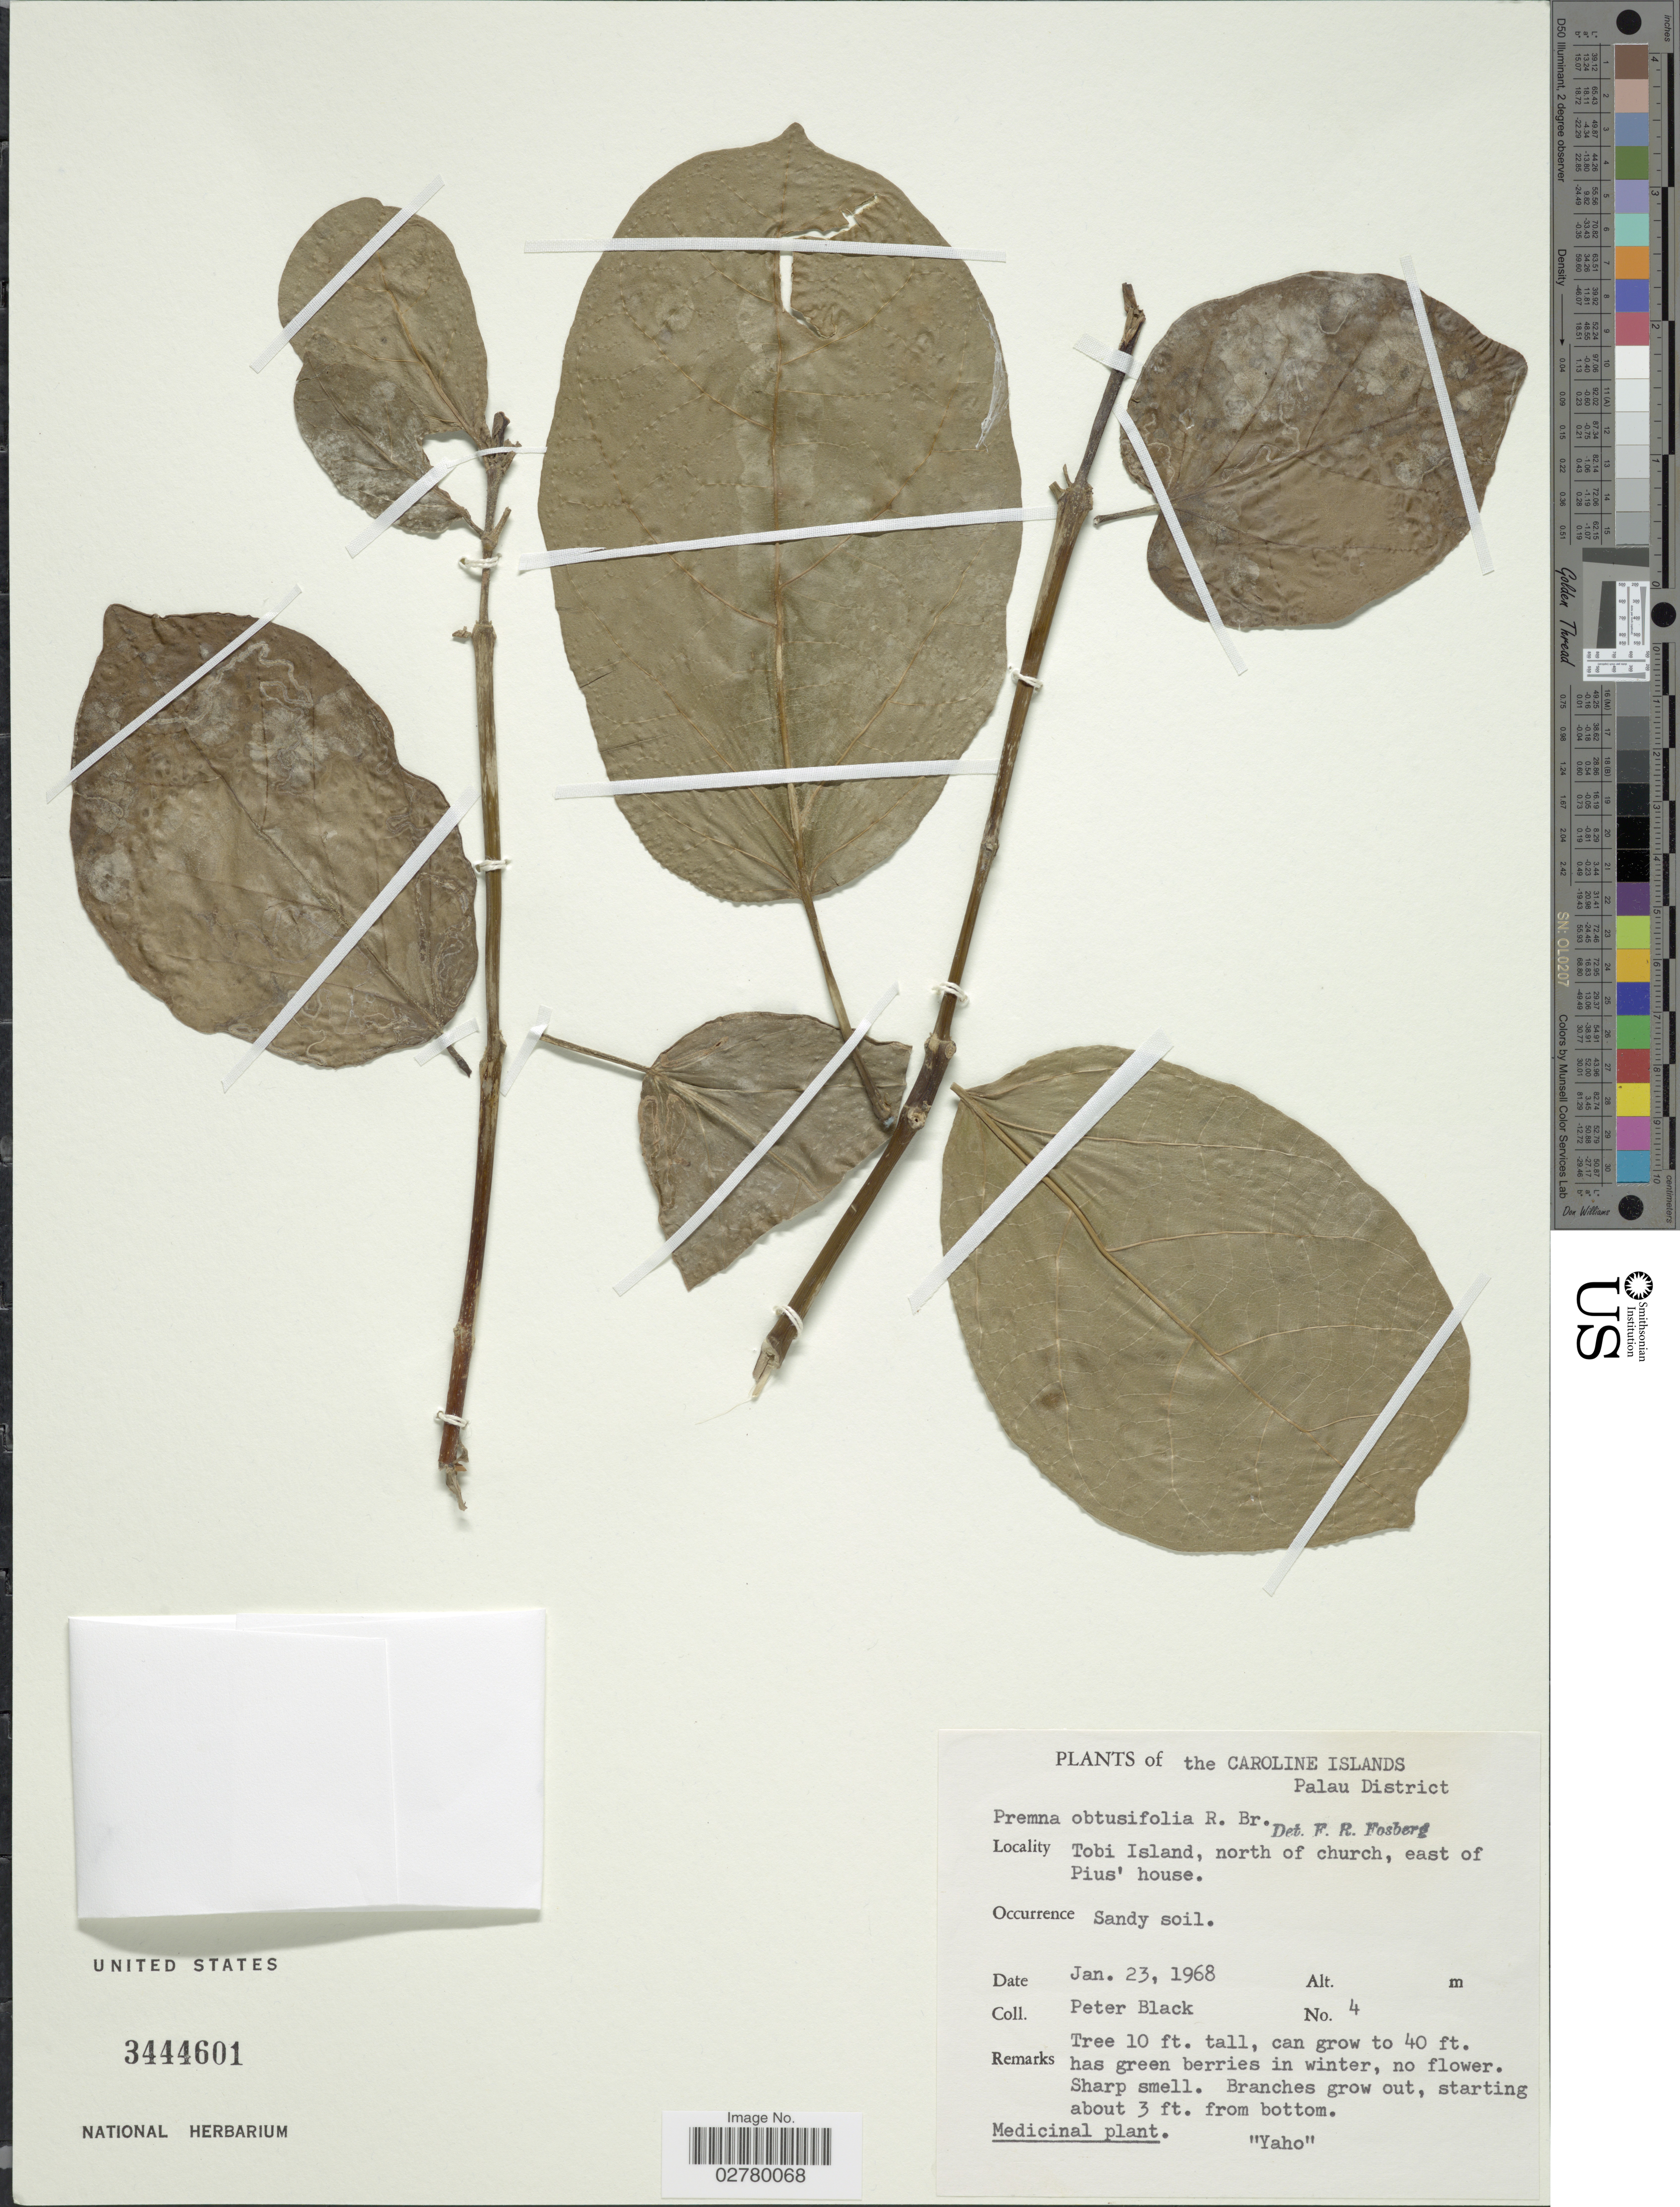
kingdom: Plantae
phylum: Tracheophyta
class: Magnoliopsida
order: Lamiales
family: Lamiaceae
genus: Premna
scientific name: Premna obtusifolia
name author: R. Br.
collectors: P. Black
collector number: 4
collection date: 1968-01-23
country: Palau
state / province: Belau Outliers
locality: The Caroline Islands. Palau District. Tobi Island, north of church, east of Pius' house.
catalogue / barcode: US 3444601